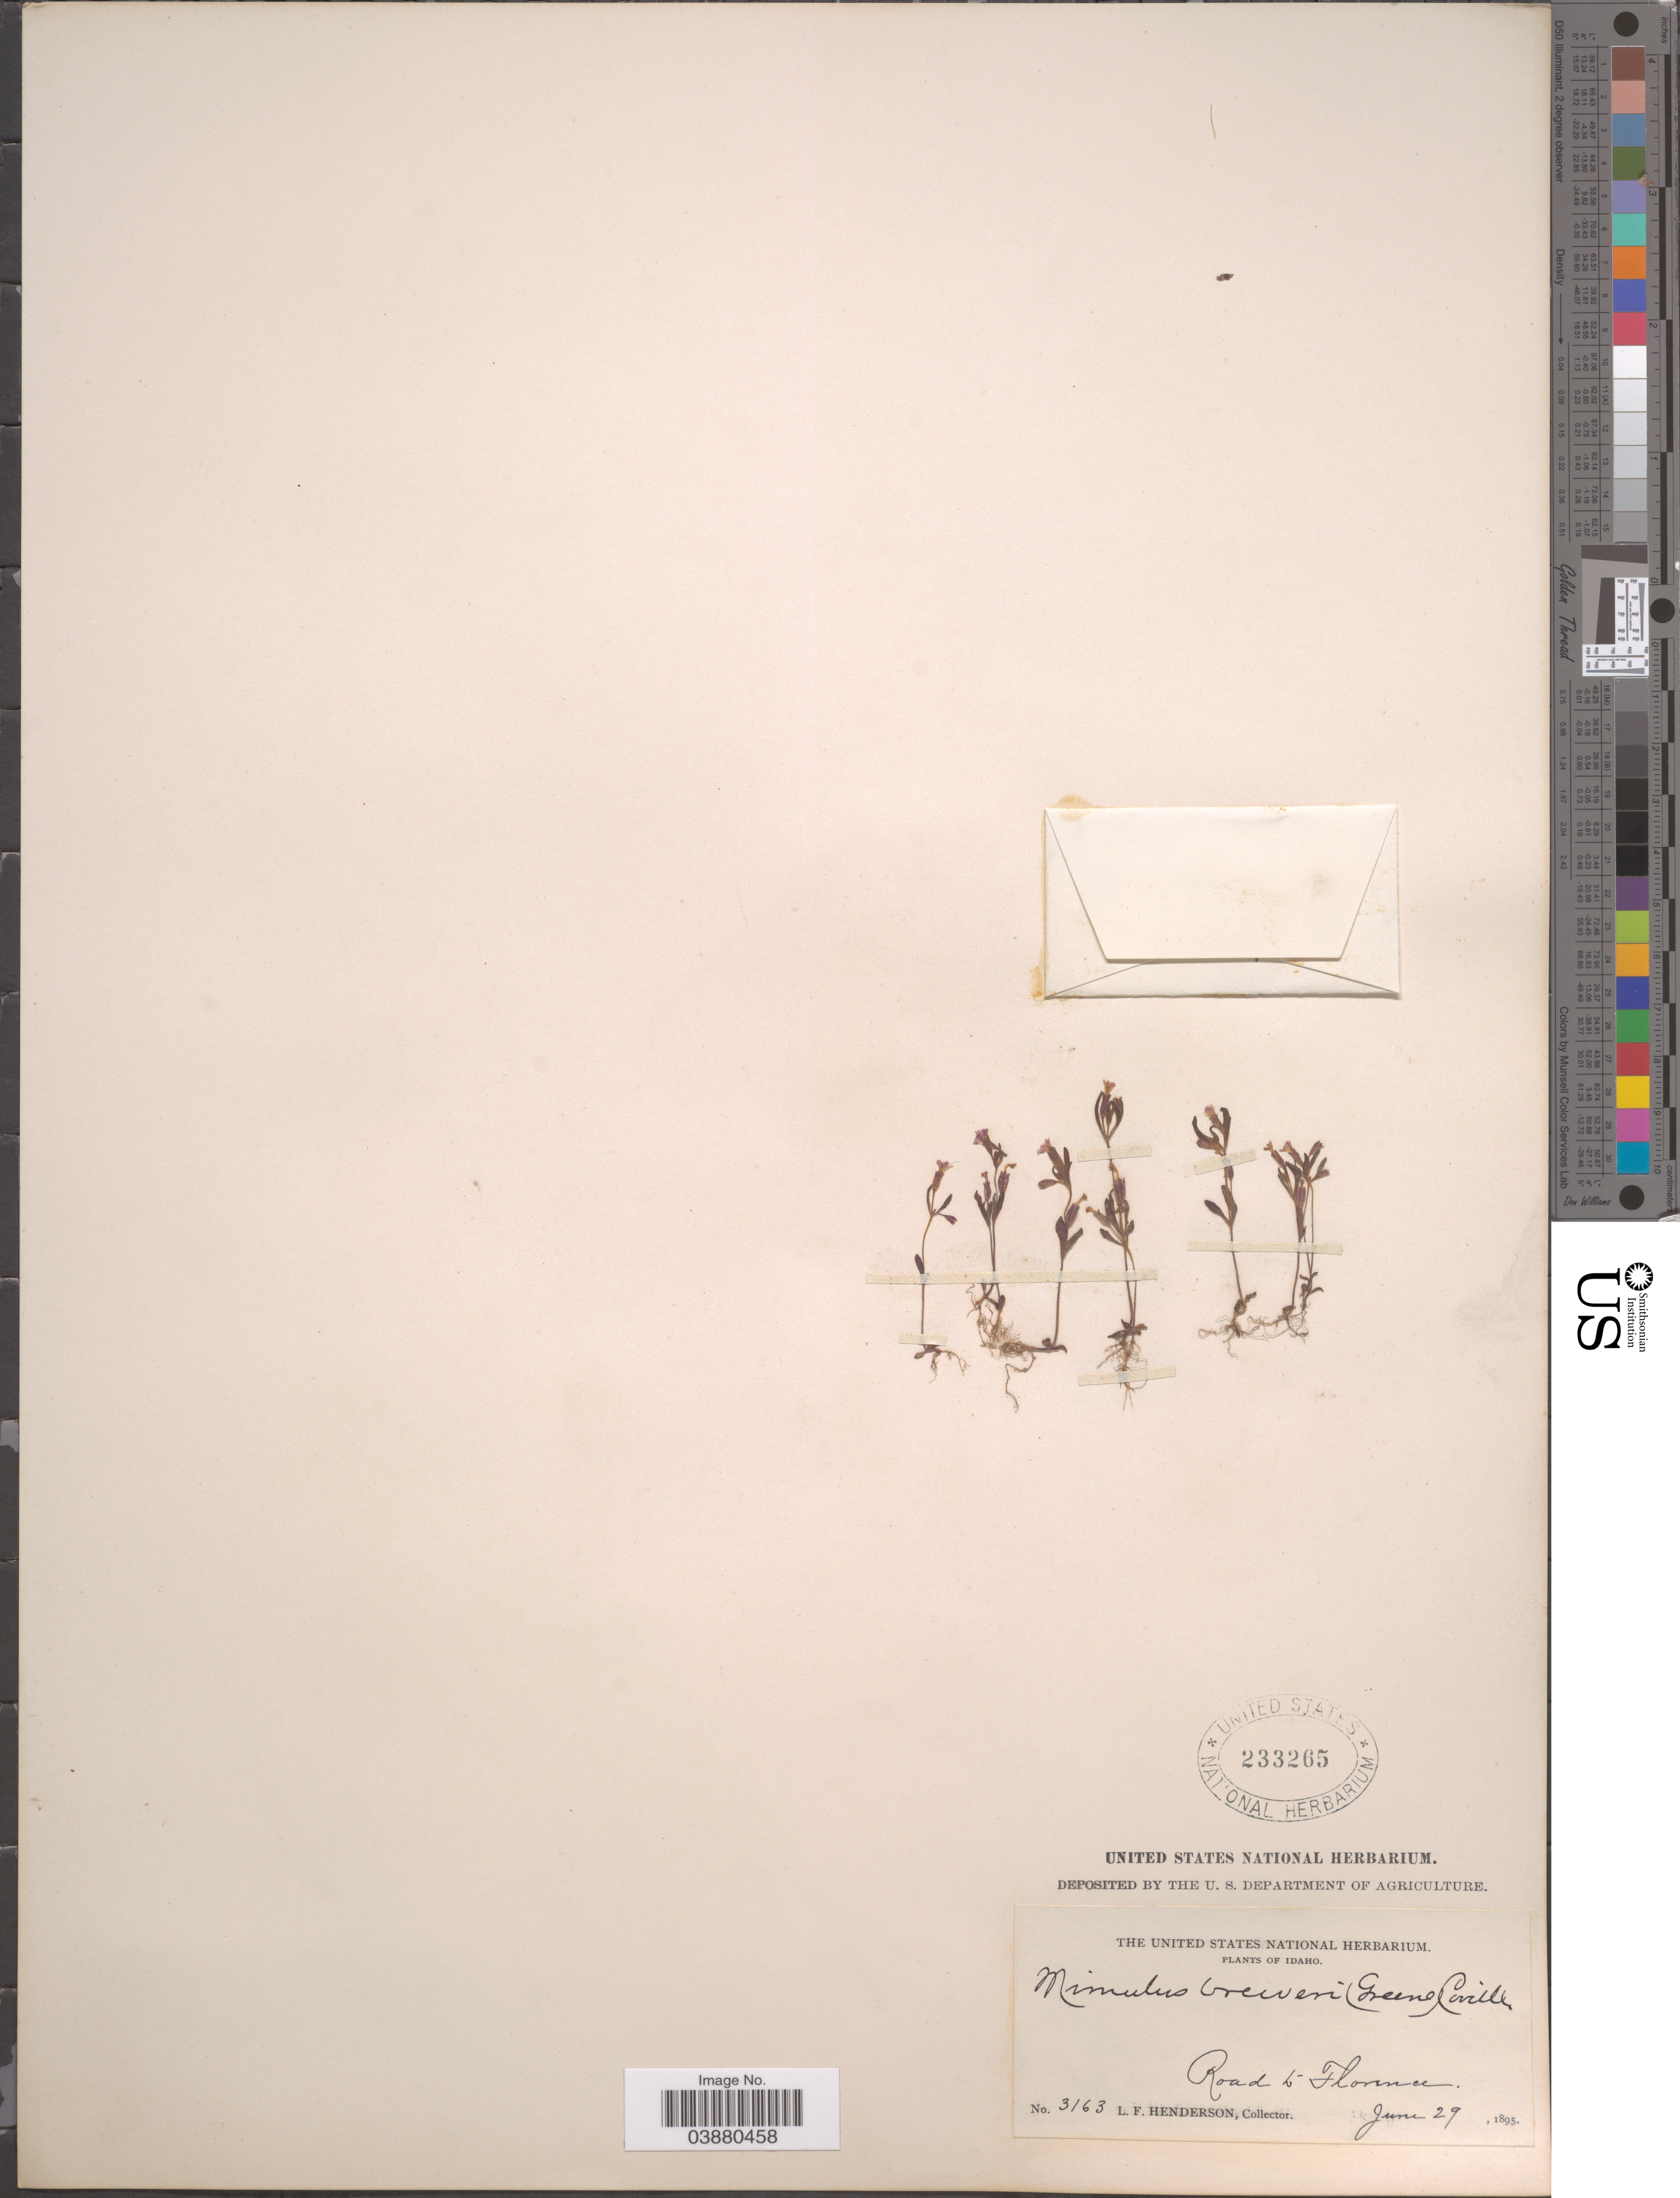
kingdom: Plantae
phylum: Tracheophyta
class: Magnoliopsida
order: Lamiales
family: Phrymaceae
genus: Mimulus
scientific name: Mimulus breweri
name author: (Greene) Coville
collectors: L. Henderson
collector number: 3163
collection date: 1895-06-29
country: United States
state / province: Idaho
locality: Road to Florence.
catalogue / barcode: US 233265